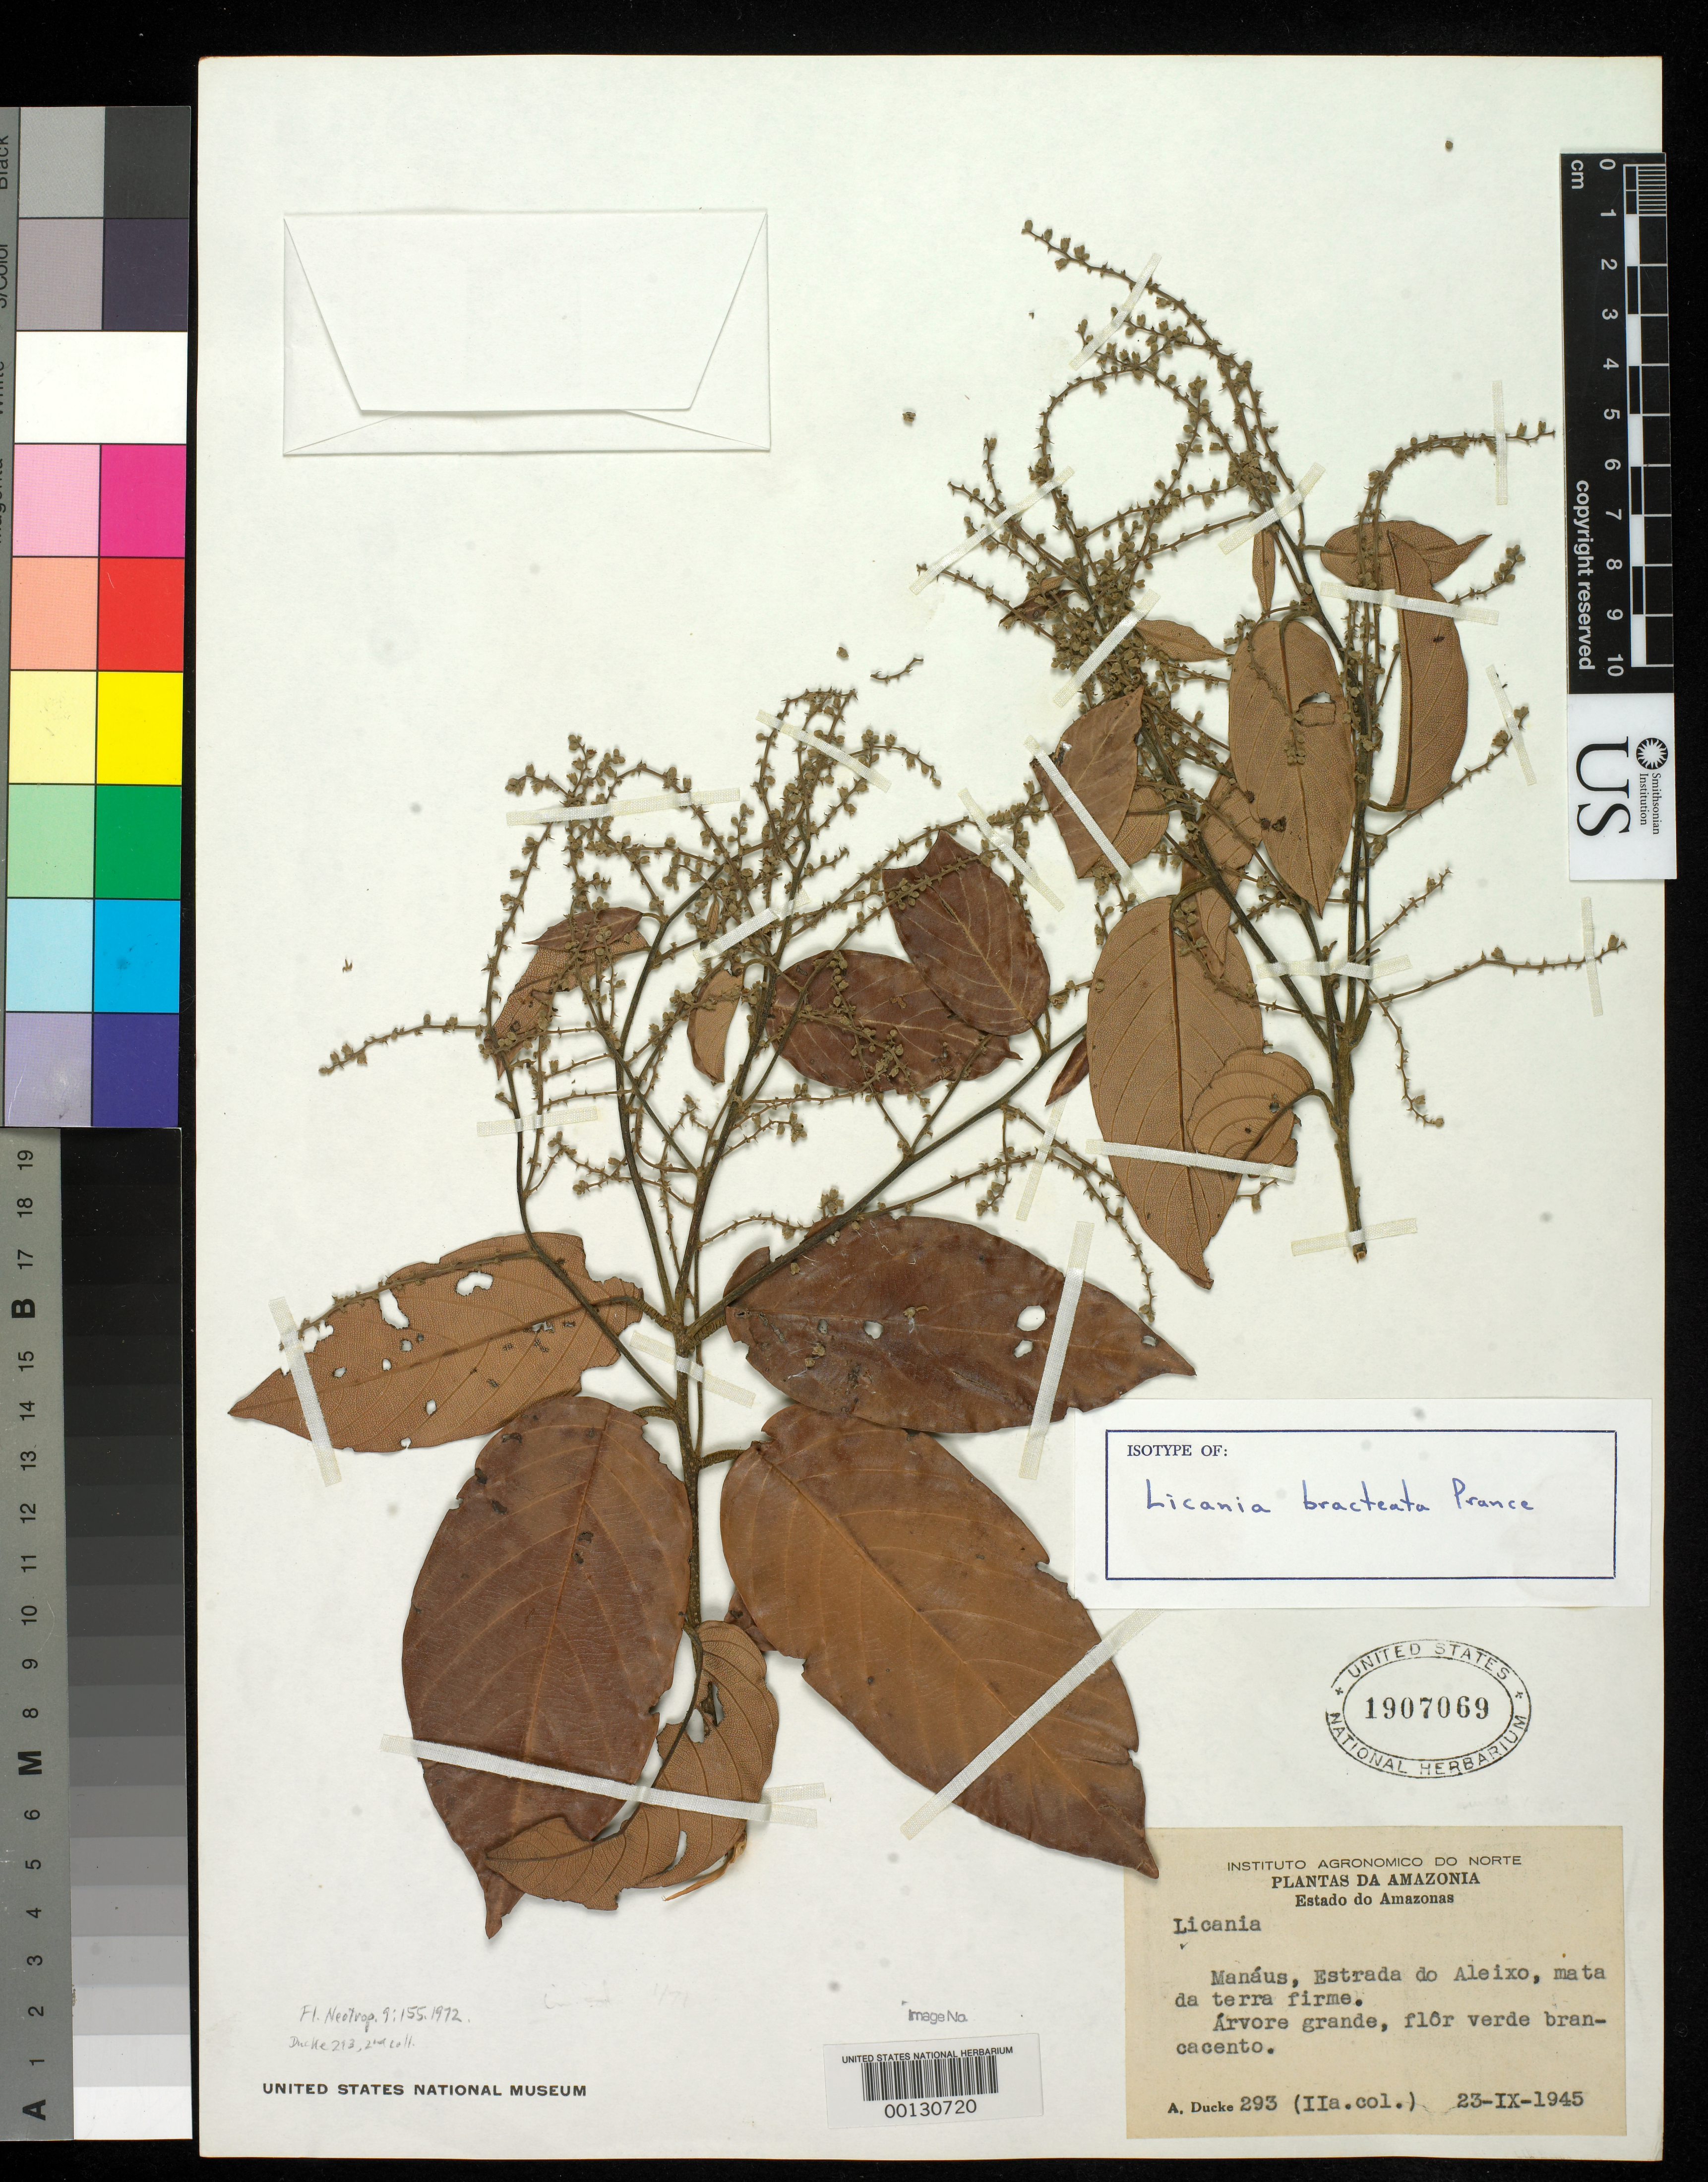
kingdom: Plantae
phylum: Tracheophyta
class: Magnoliopsida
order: Malpighiales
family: Chrysobalanaceae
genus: Licania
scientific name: Licania bracteata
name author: Prance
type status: Isotype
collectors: A. Ducke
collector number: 293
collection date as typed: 23 Sep 1945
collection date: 1945-09-23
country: Brazil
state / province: Amazonas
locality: Manaus, estada do Aleixo.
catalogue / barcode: US 1907069